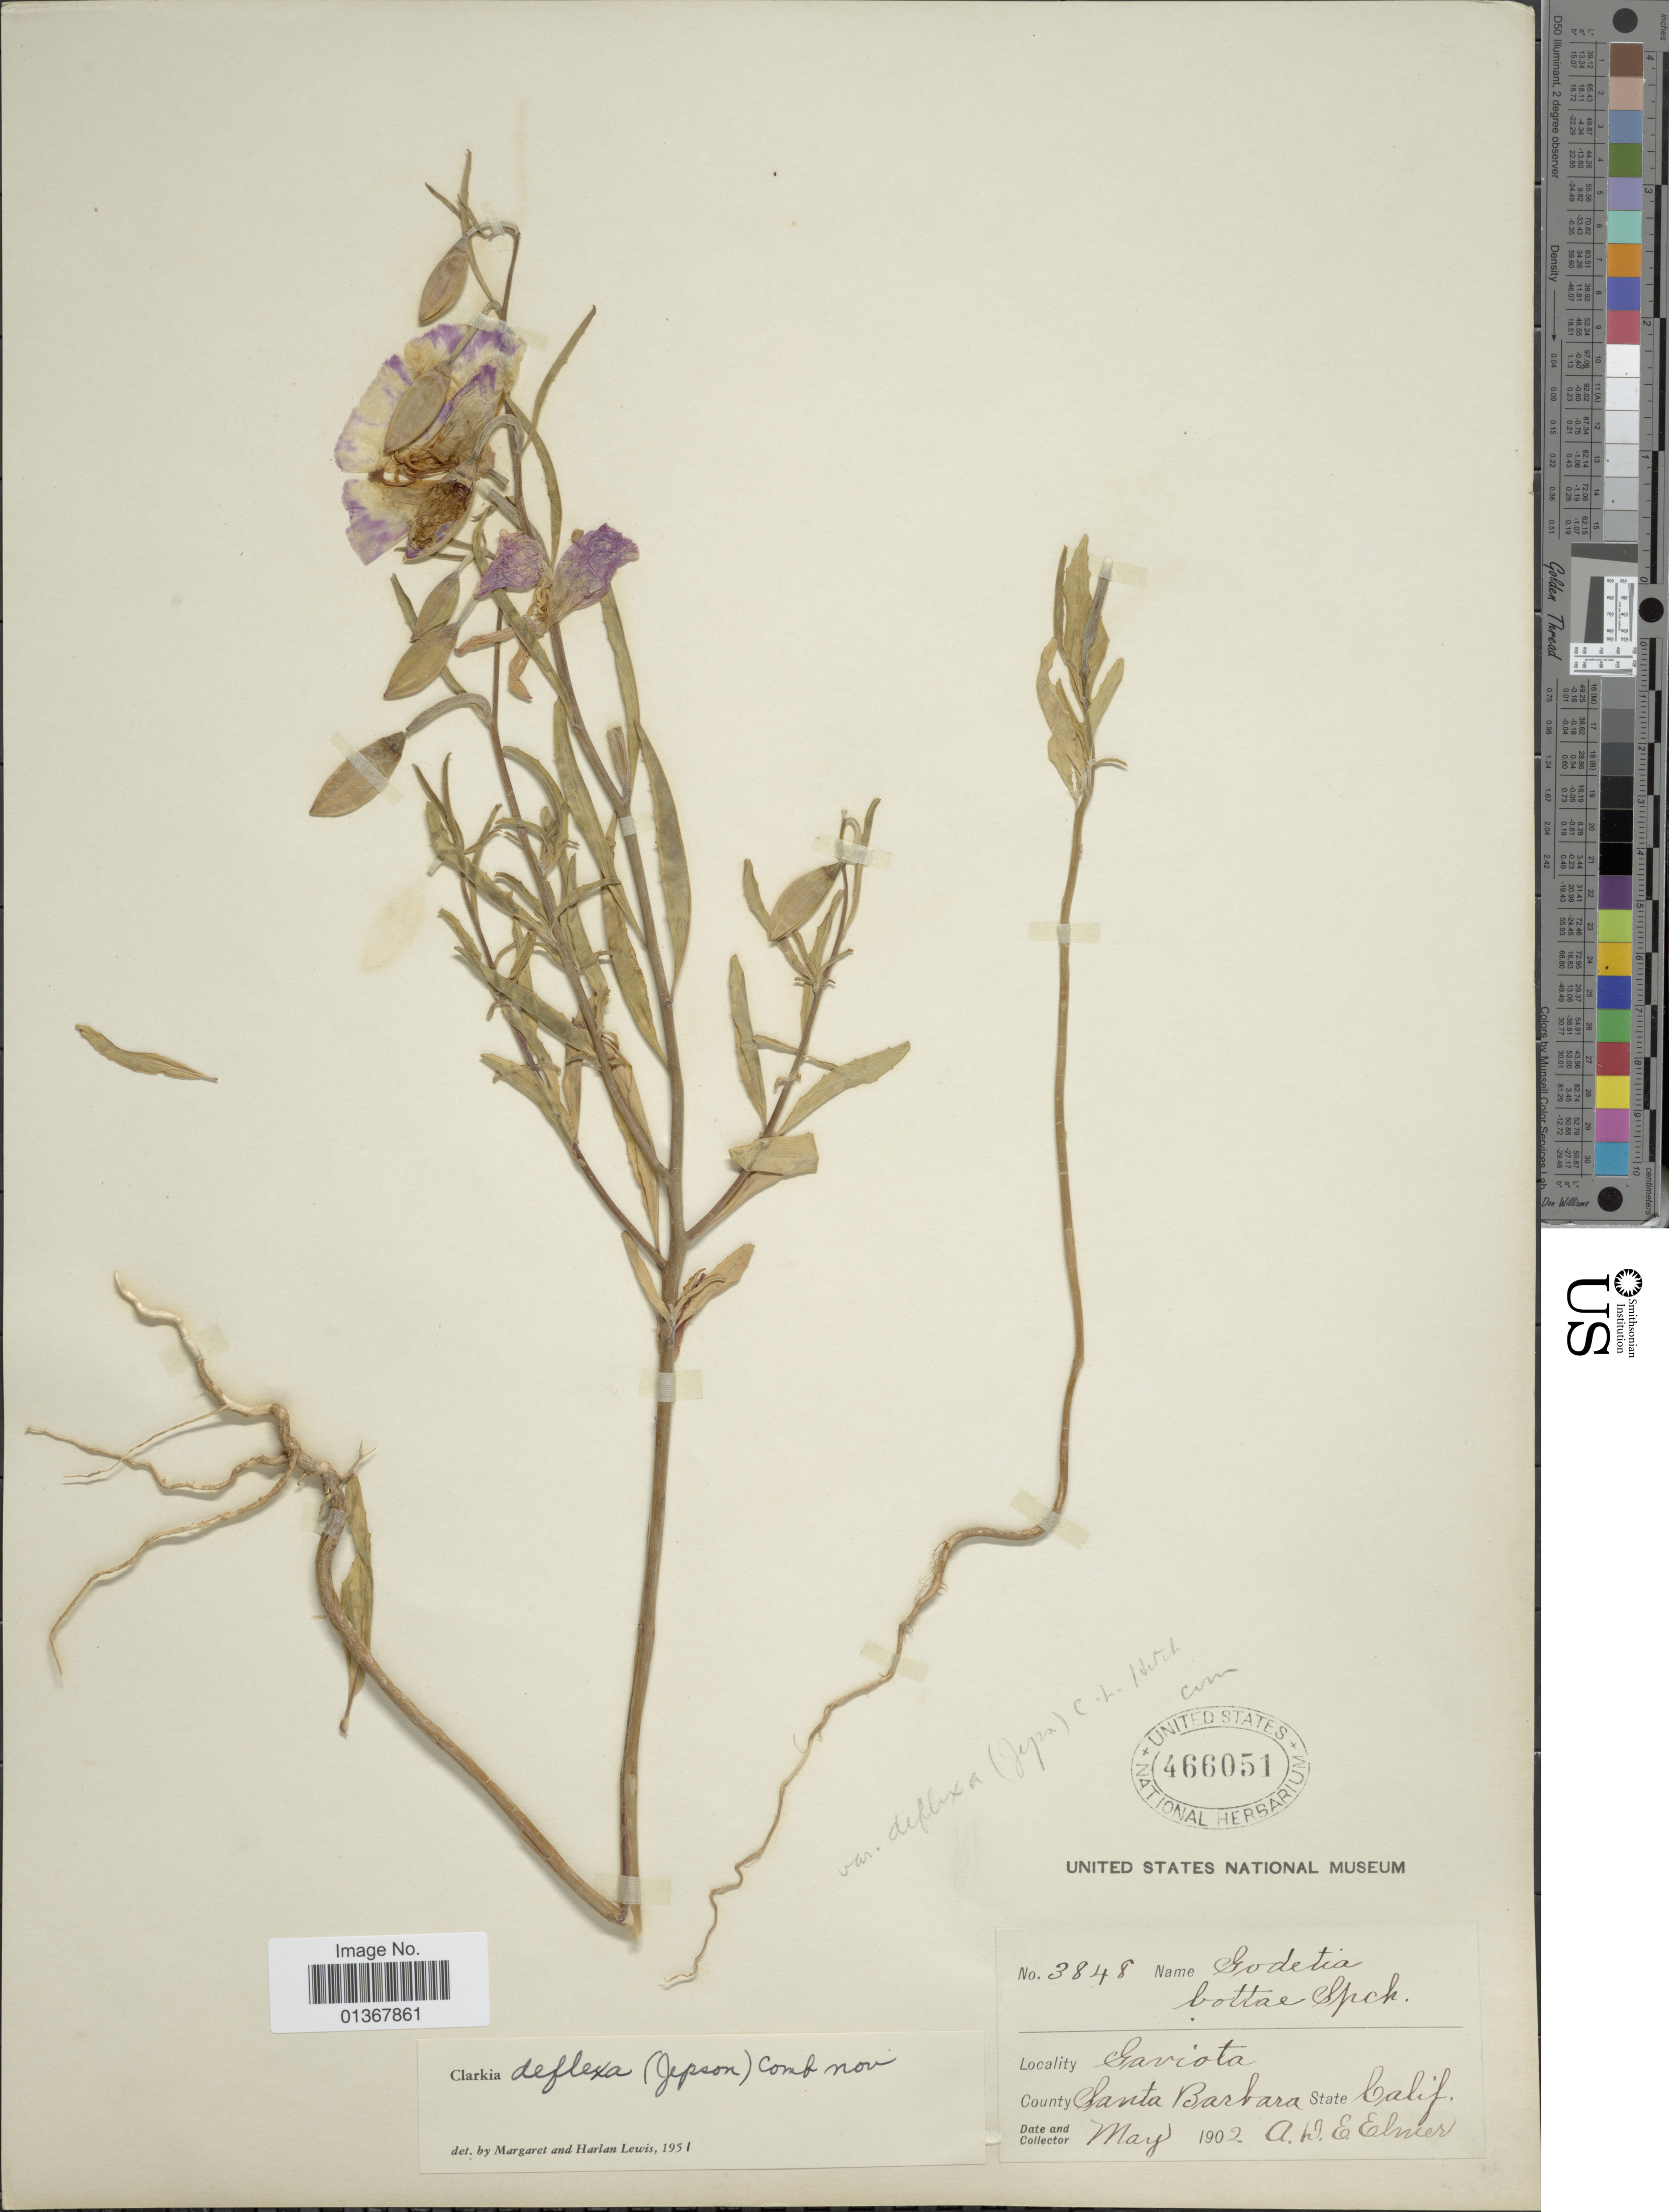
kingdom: Plantae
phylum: Tracheophyta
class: Magnoliopsida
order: Myrtales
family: Onagraceae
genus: Clarkia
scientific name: Clarkia bottae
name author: (Spach) F. H. Lewis & M.E. Lewis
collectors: A. D. E. Elmer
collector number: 3848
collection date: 1902-05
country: United States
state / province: California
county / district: Santa Barbara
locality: Gaviota, Santa Barbara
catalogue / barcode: US 466051